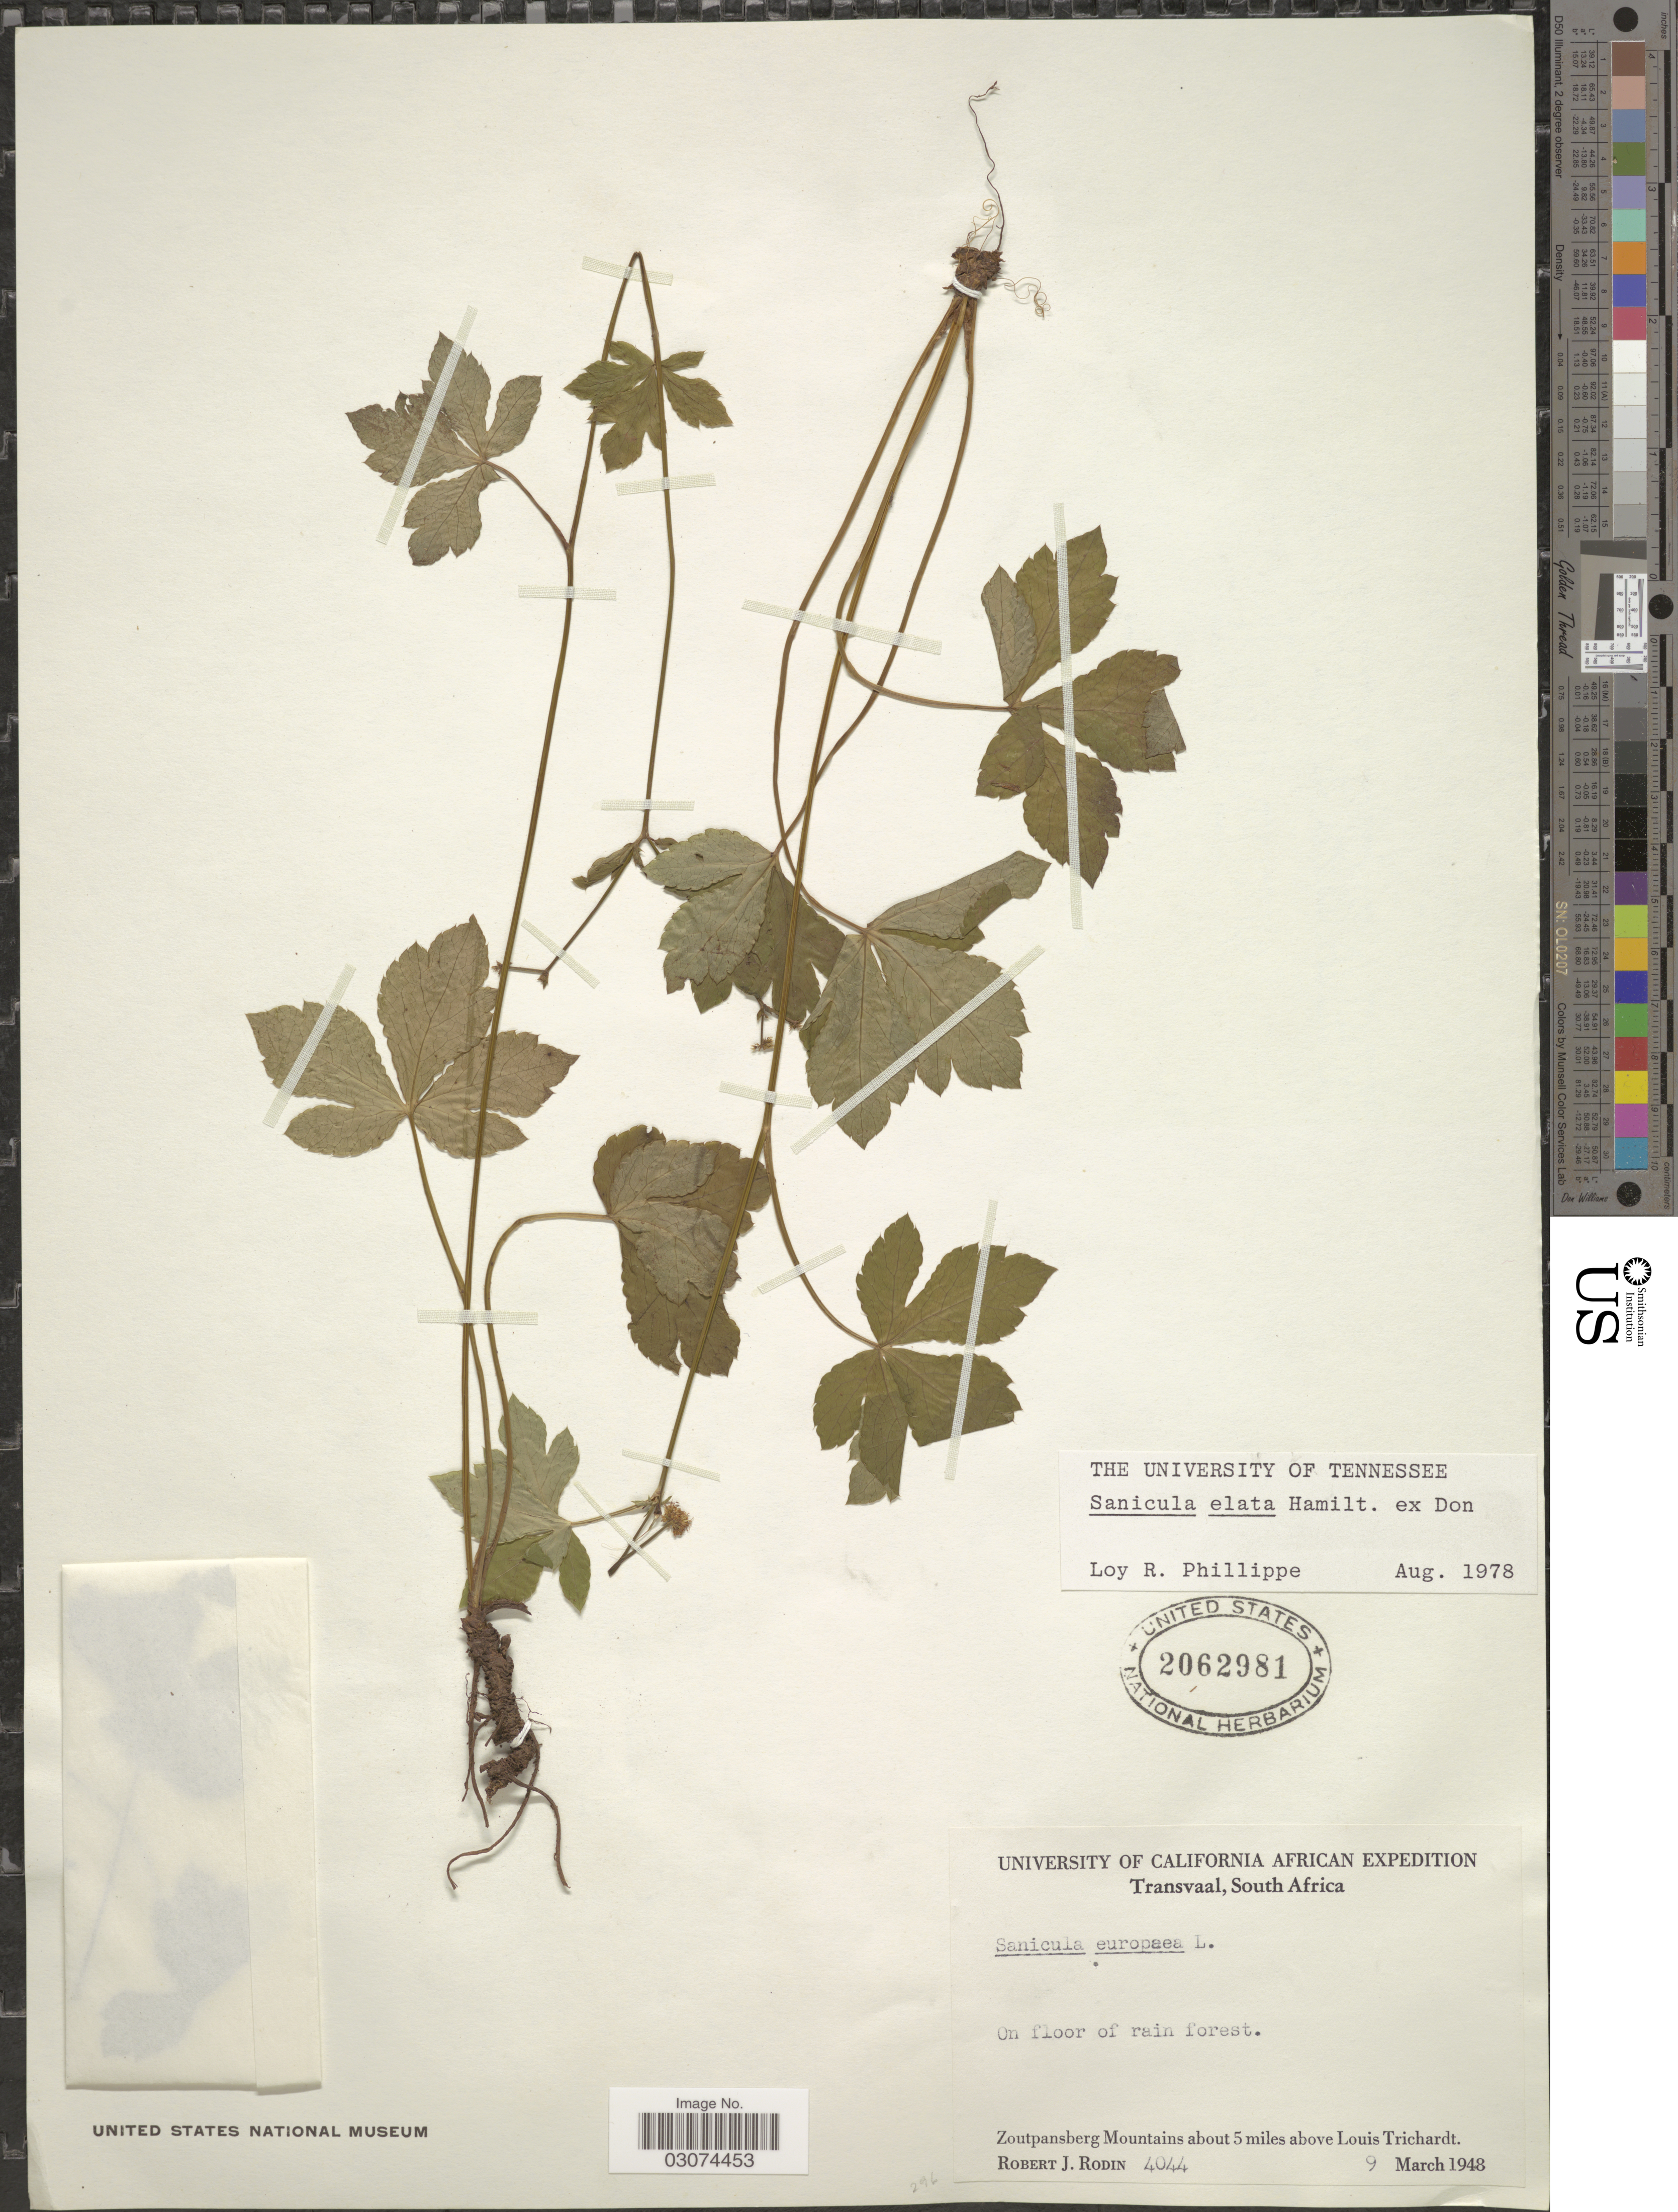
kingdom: Plantae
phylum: Tracheophyta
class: Magnoliopsida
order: Apiales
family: Apiaceae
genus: Sanicula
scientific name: Sanicula elata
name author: Buch.-Ham. ex D. Don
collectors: R. J. Rodin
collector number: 4044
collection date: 1948-03-09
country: South Africa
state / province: Limpopo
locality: Transvaal. Zoutpansberg Mountains about 5 miles above Louis Trichardt.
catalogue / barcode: US 2062981